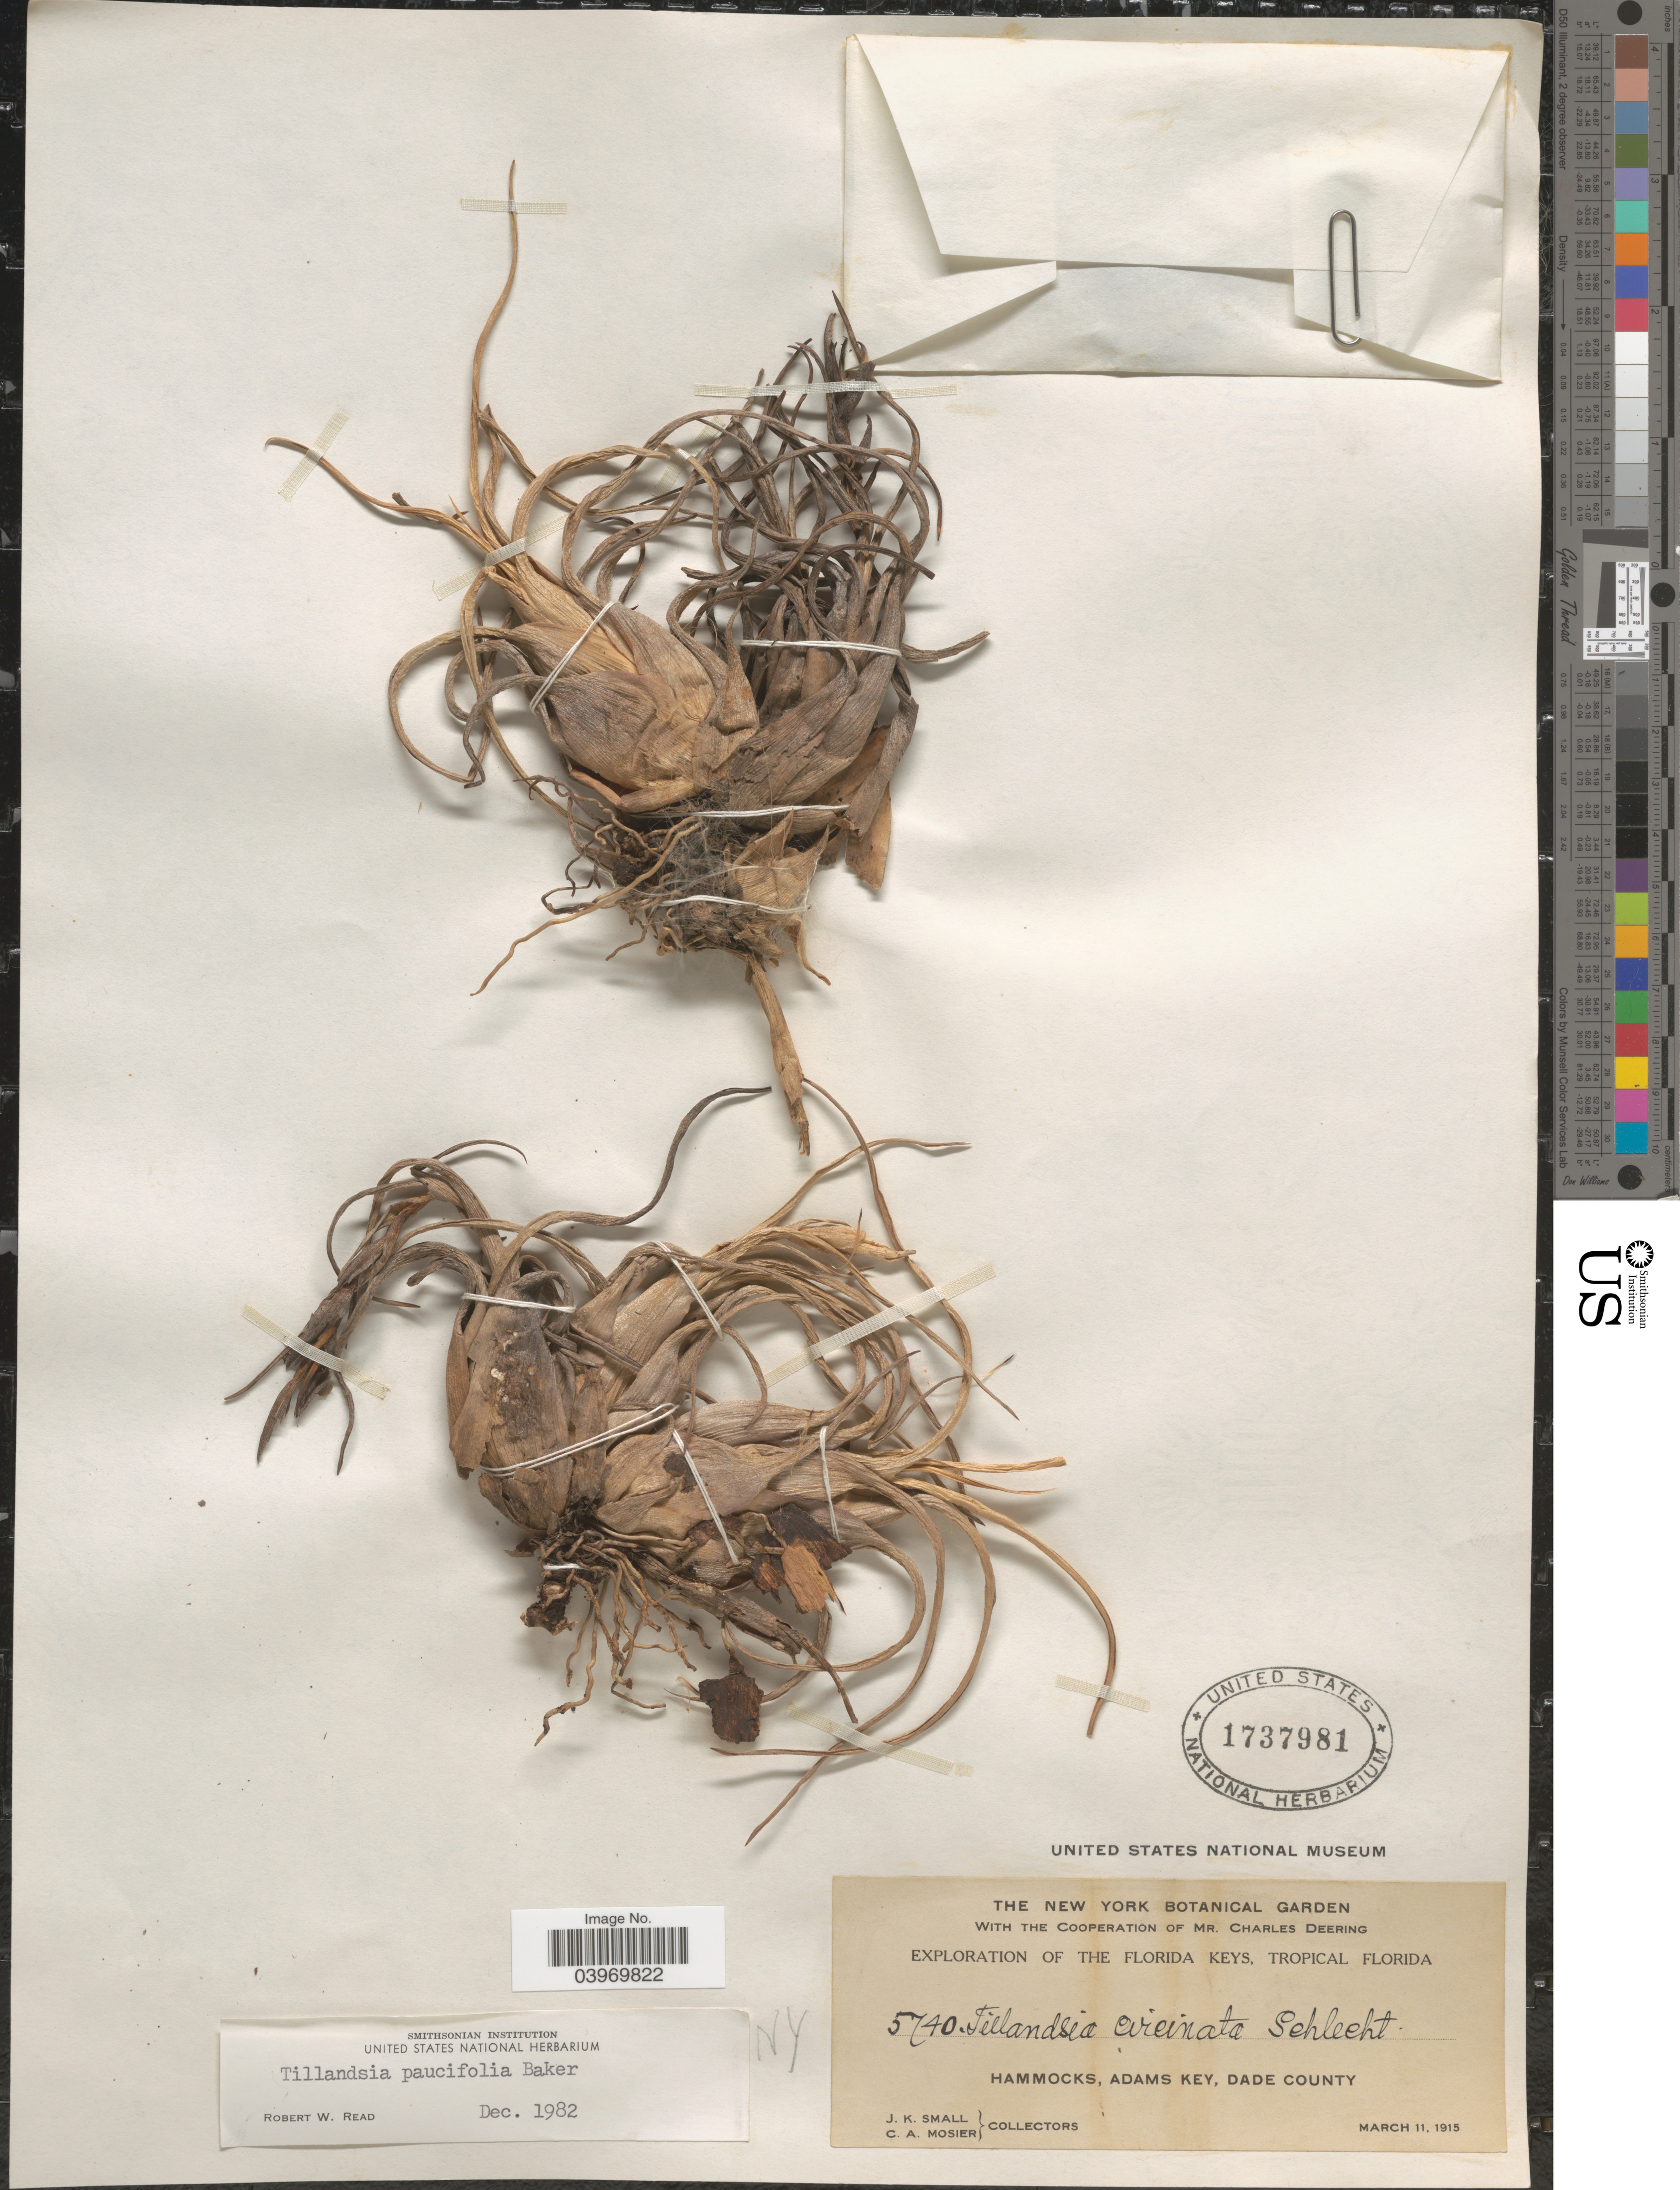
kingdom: Plantae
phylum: Tracheophyta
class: Liliopsida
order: Poales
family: Bromeliaceae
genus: Tillandsia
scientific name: Tillandsia paucifolia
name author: Baker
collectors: J. K. Small & C. A. Mosier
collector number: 5740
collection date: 1915-03-11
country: United States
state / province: Florida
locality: The Florida Keys, Tropical Florida. Hammocks, Adams Key, Dade County.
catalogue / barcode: US 1737981